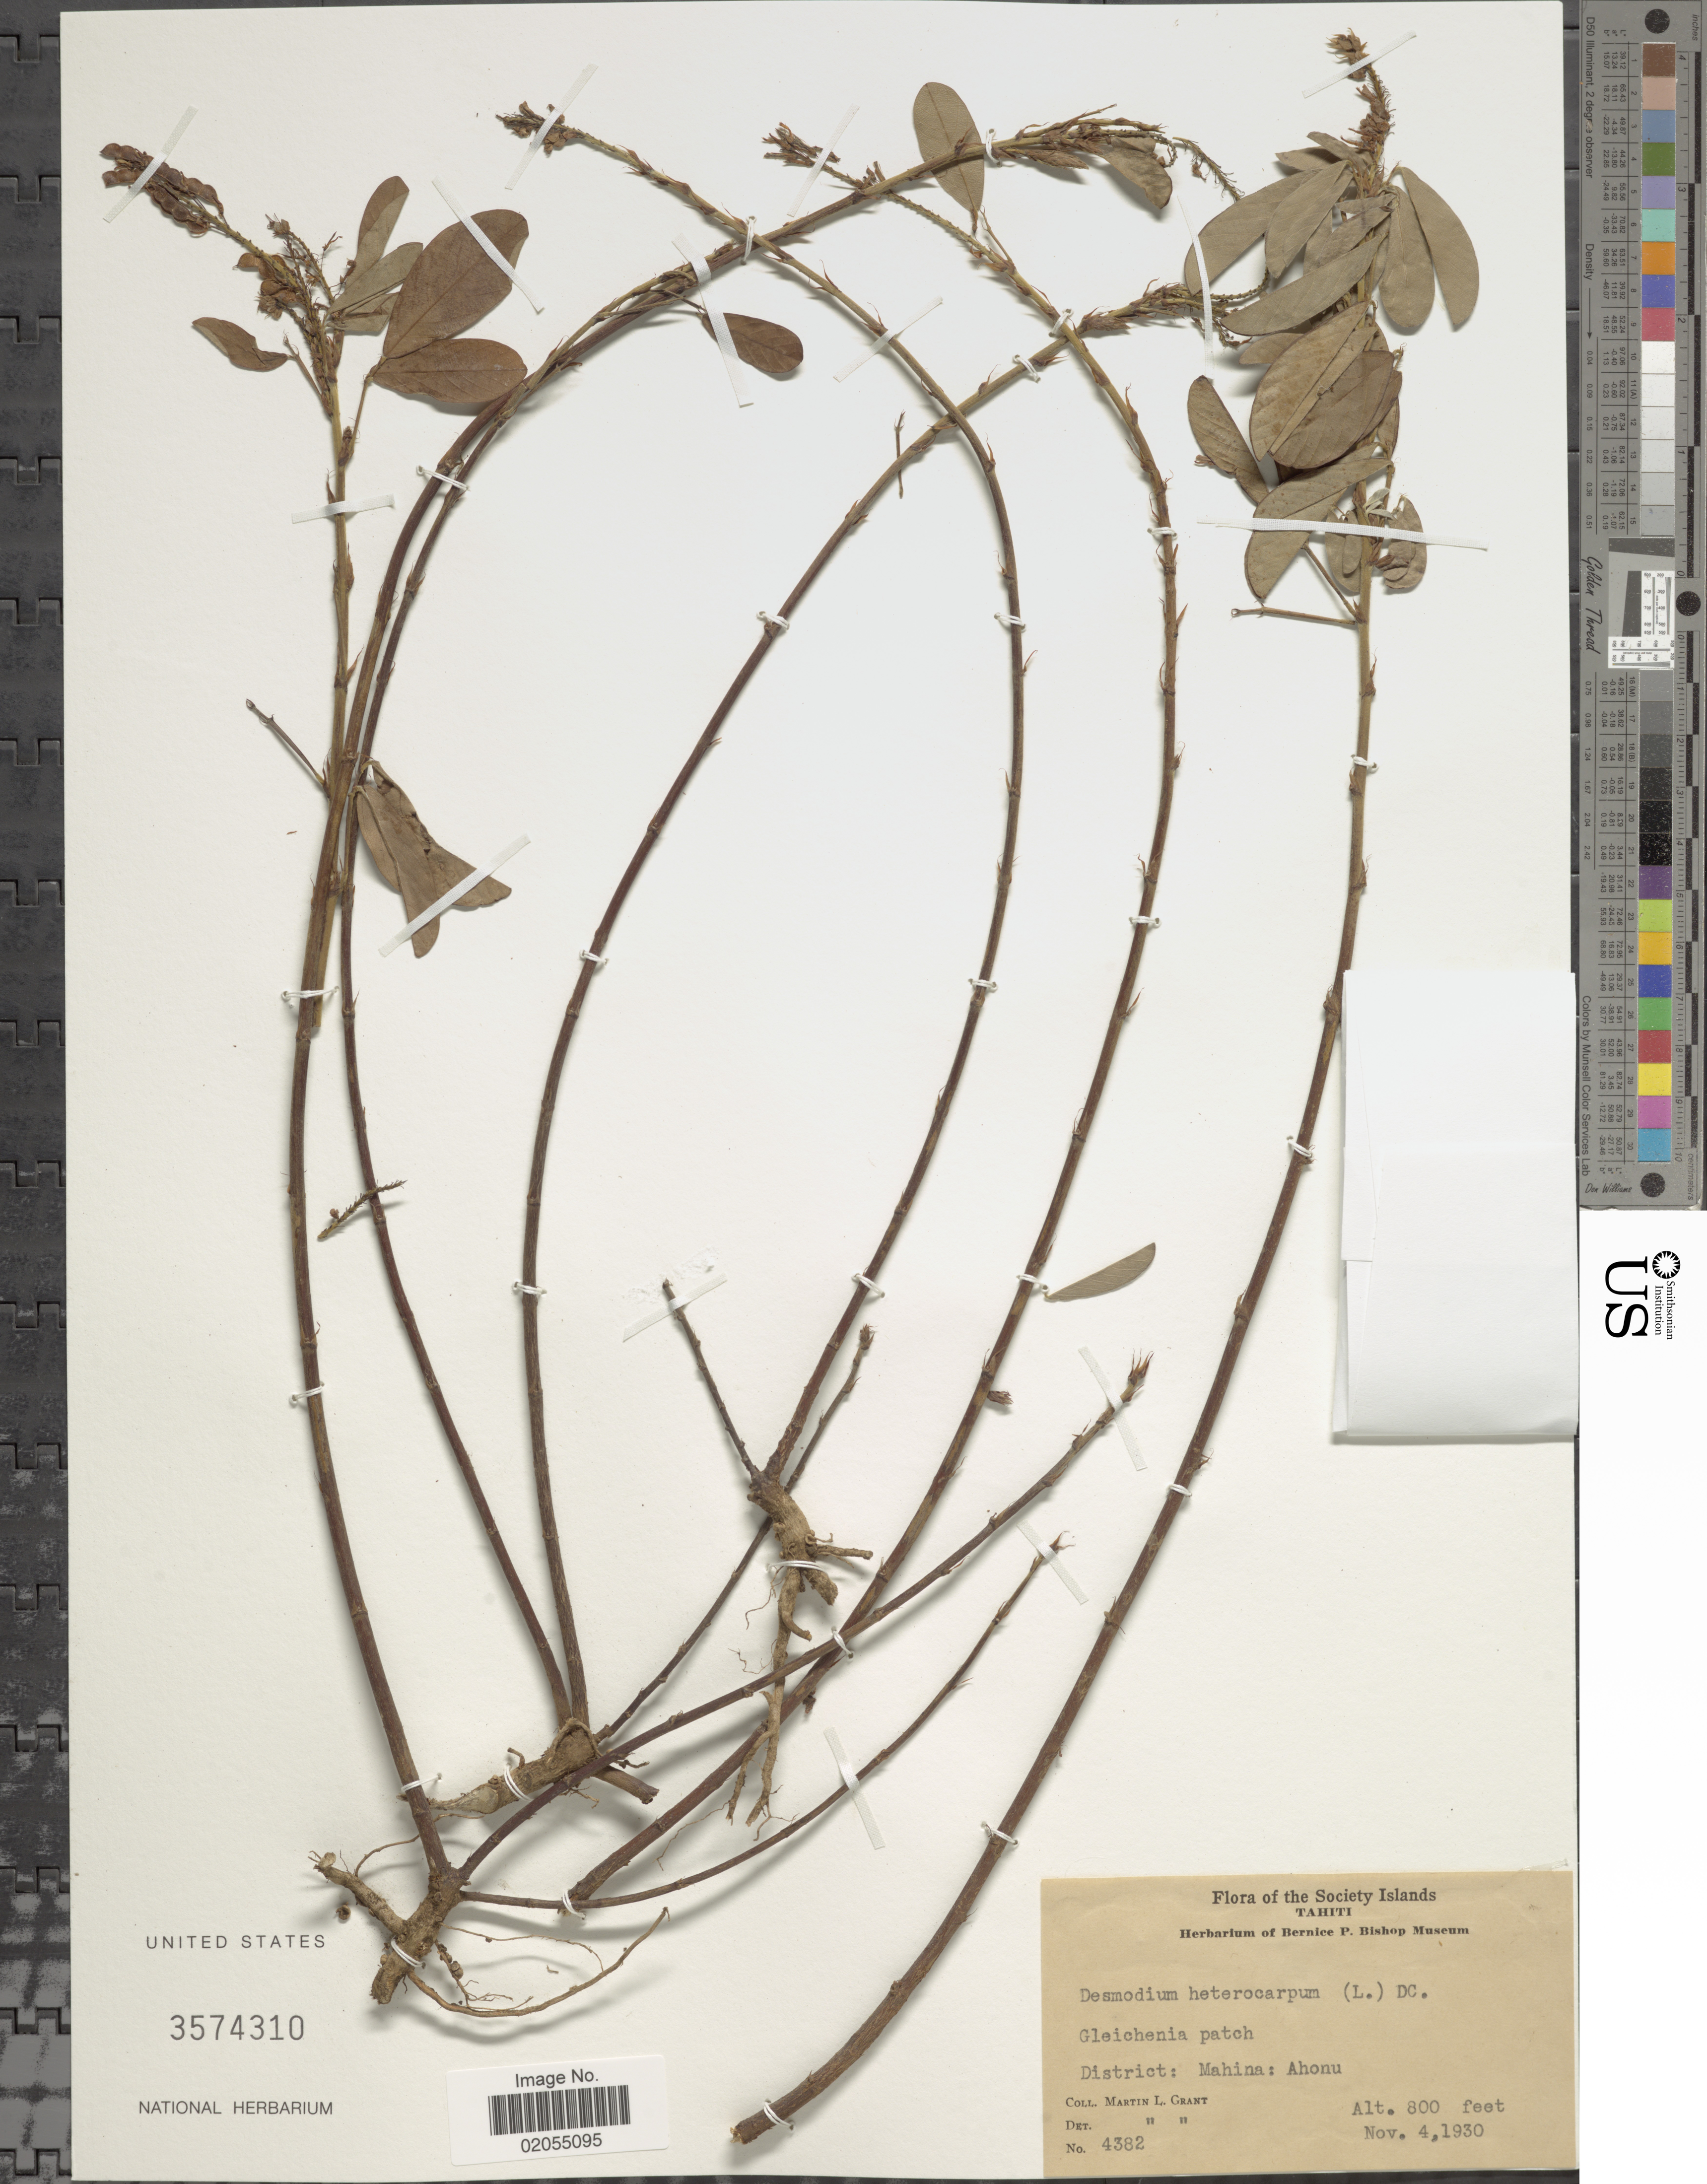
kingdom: Plantae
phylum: Tracheophyta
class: Magnoliopsida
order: Fabales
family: Fabaceae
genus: Grona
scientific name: Grona heterocarpos var. strigosa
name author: (Meeuwen) H. Ohashi & K. Ohashi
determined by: Strong, Mark T., (BOT), Smithsonian Institution - National Museum of Natural History (UNITED STATES)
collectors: M. L. Grant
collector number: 4382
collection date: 1930-11-04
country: French Polynesia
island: Tahiti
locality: Society Islands. Tahiti. District: Mahina: Ahonu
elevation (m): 244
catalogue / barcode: US 3574310